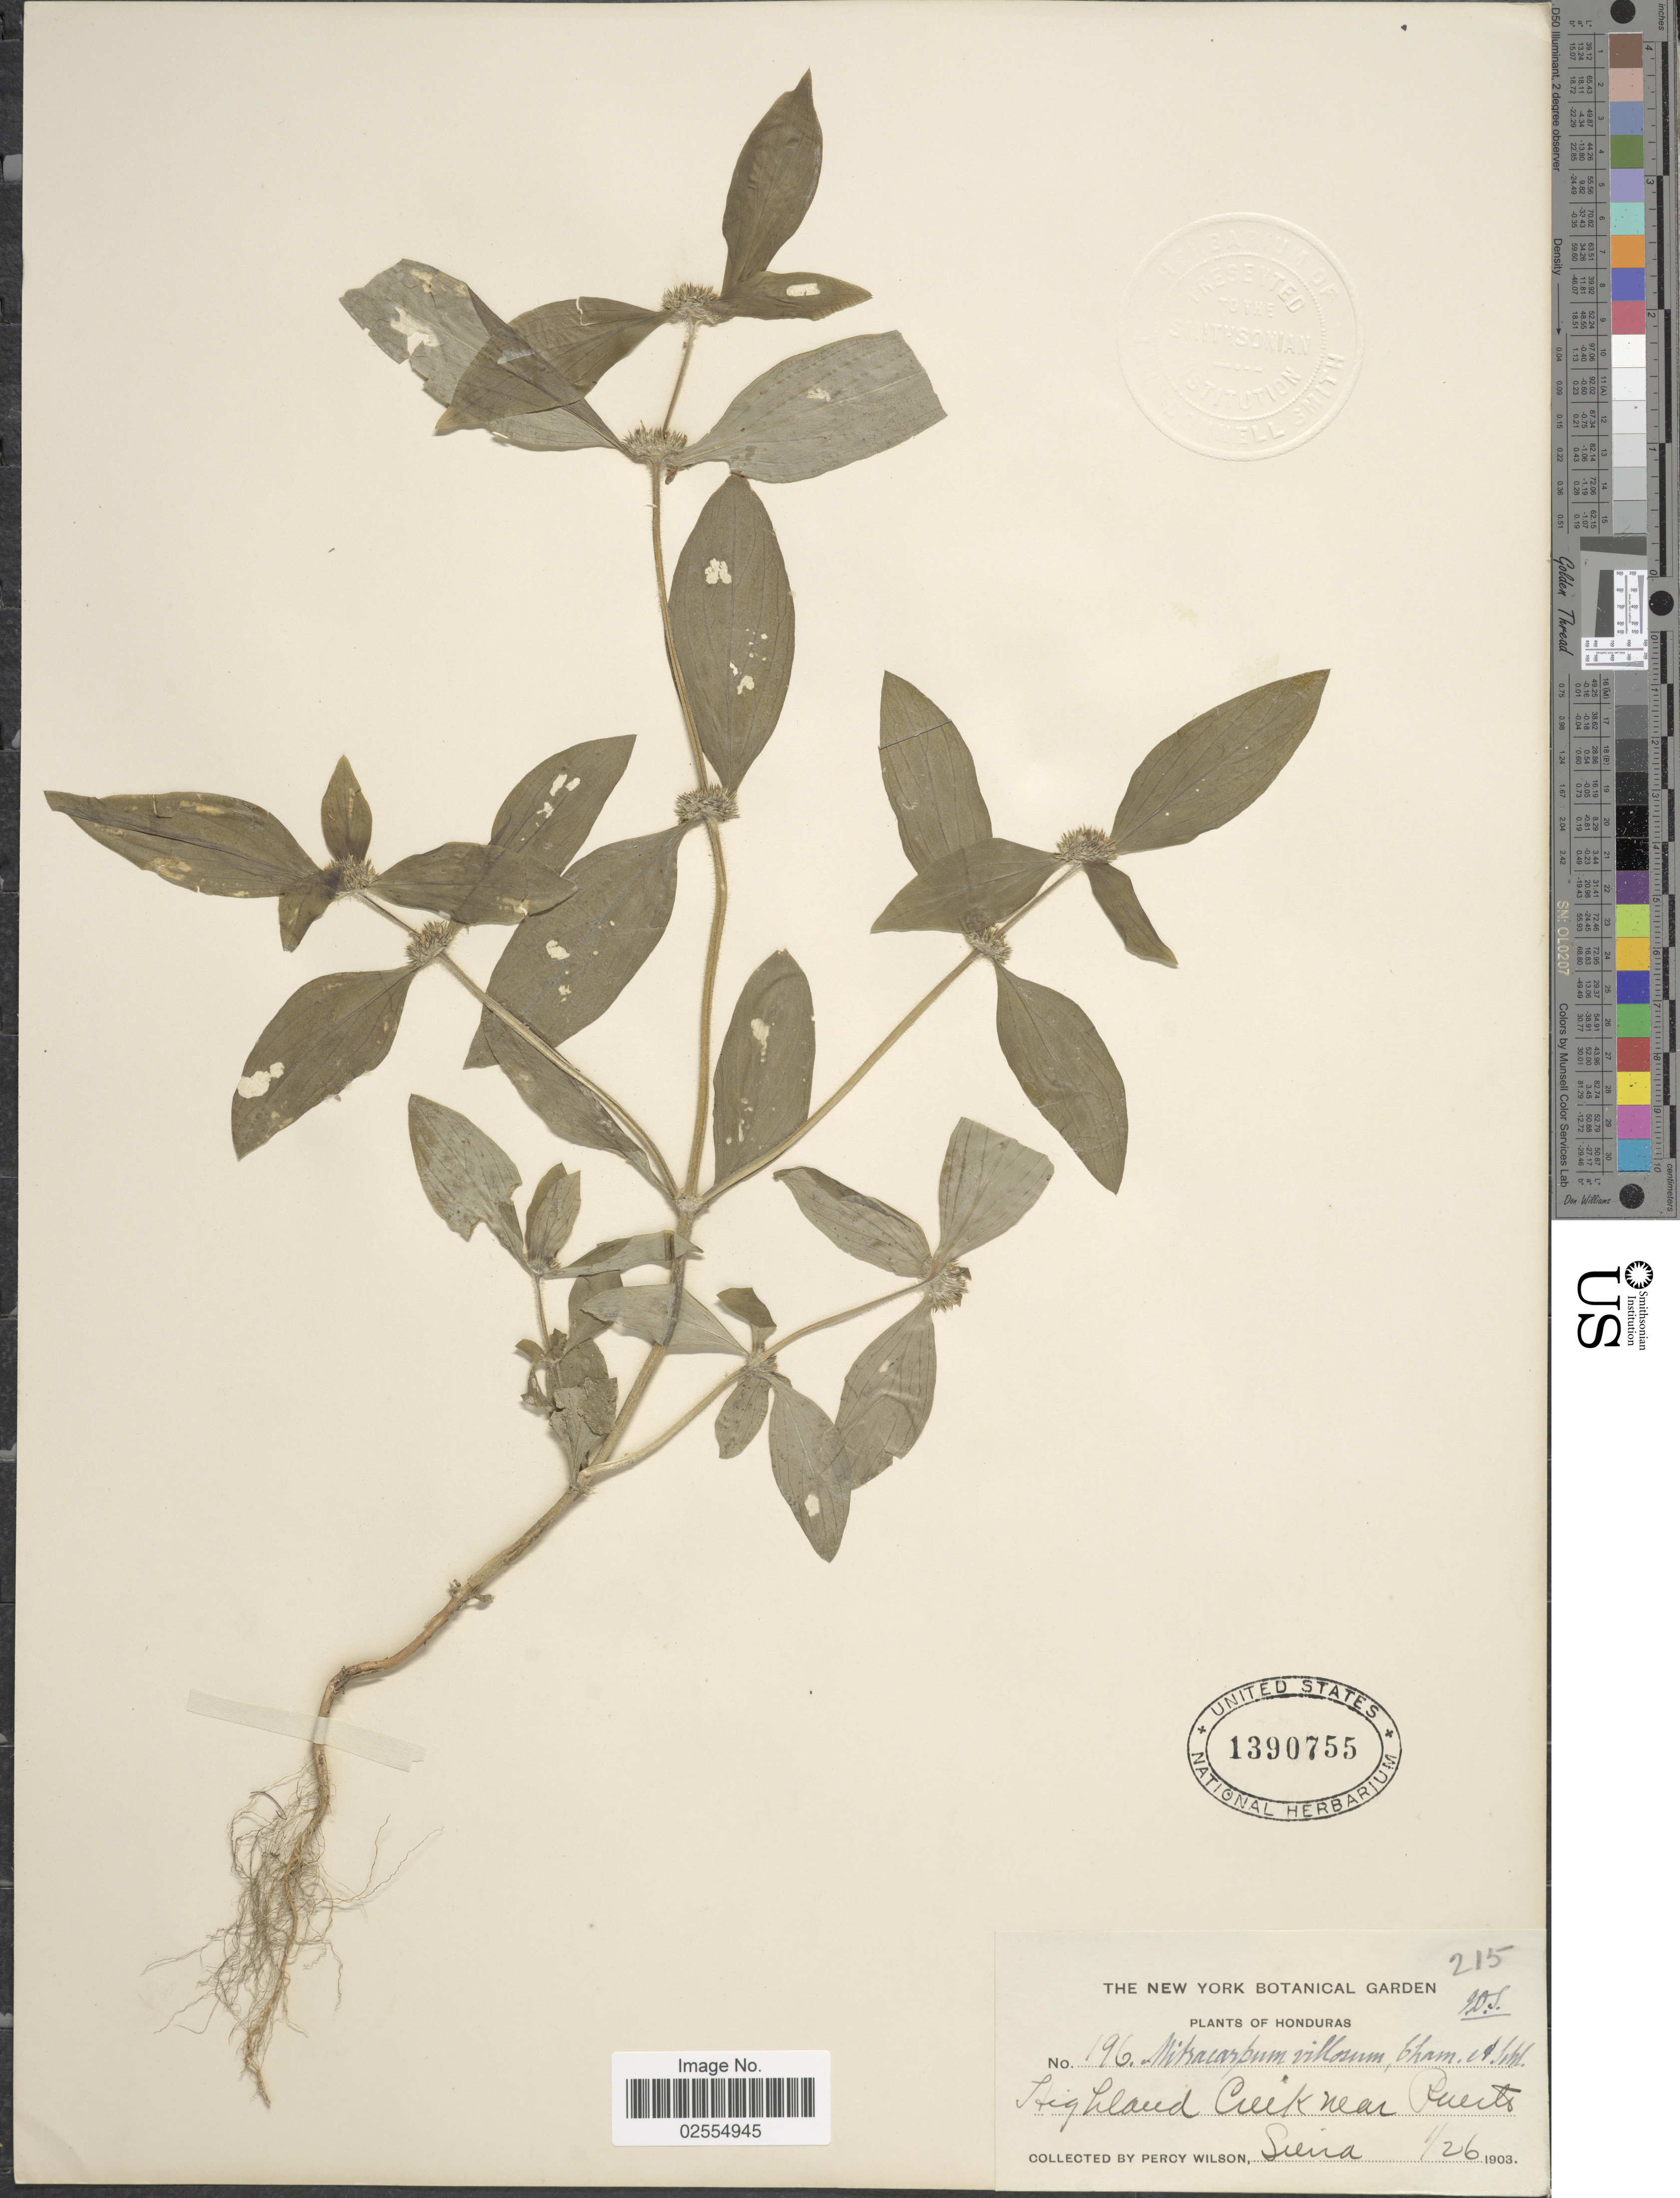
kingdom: Plantae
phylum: Tracheophyta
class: Magnoliopsida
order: Gentianales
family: Rubiaceae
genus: Mitracarpus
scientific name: Mitracarpus hirtus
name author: (L.) DC.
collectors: P. Wilson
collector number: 196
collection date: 1903-01-26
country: Honduras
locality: Highland Creek near Puerto Sierra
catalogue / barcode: US 1390755